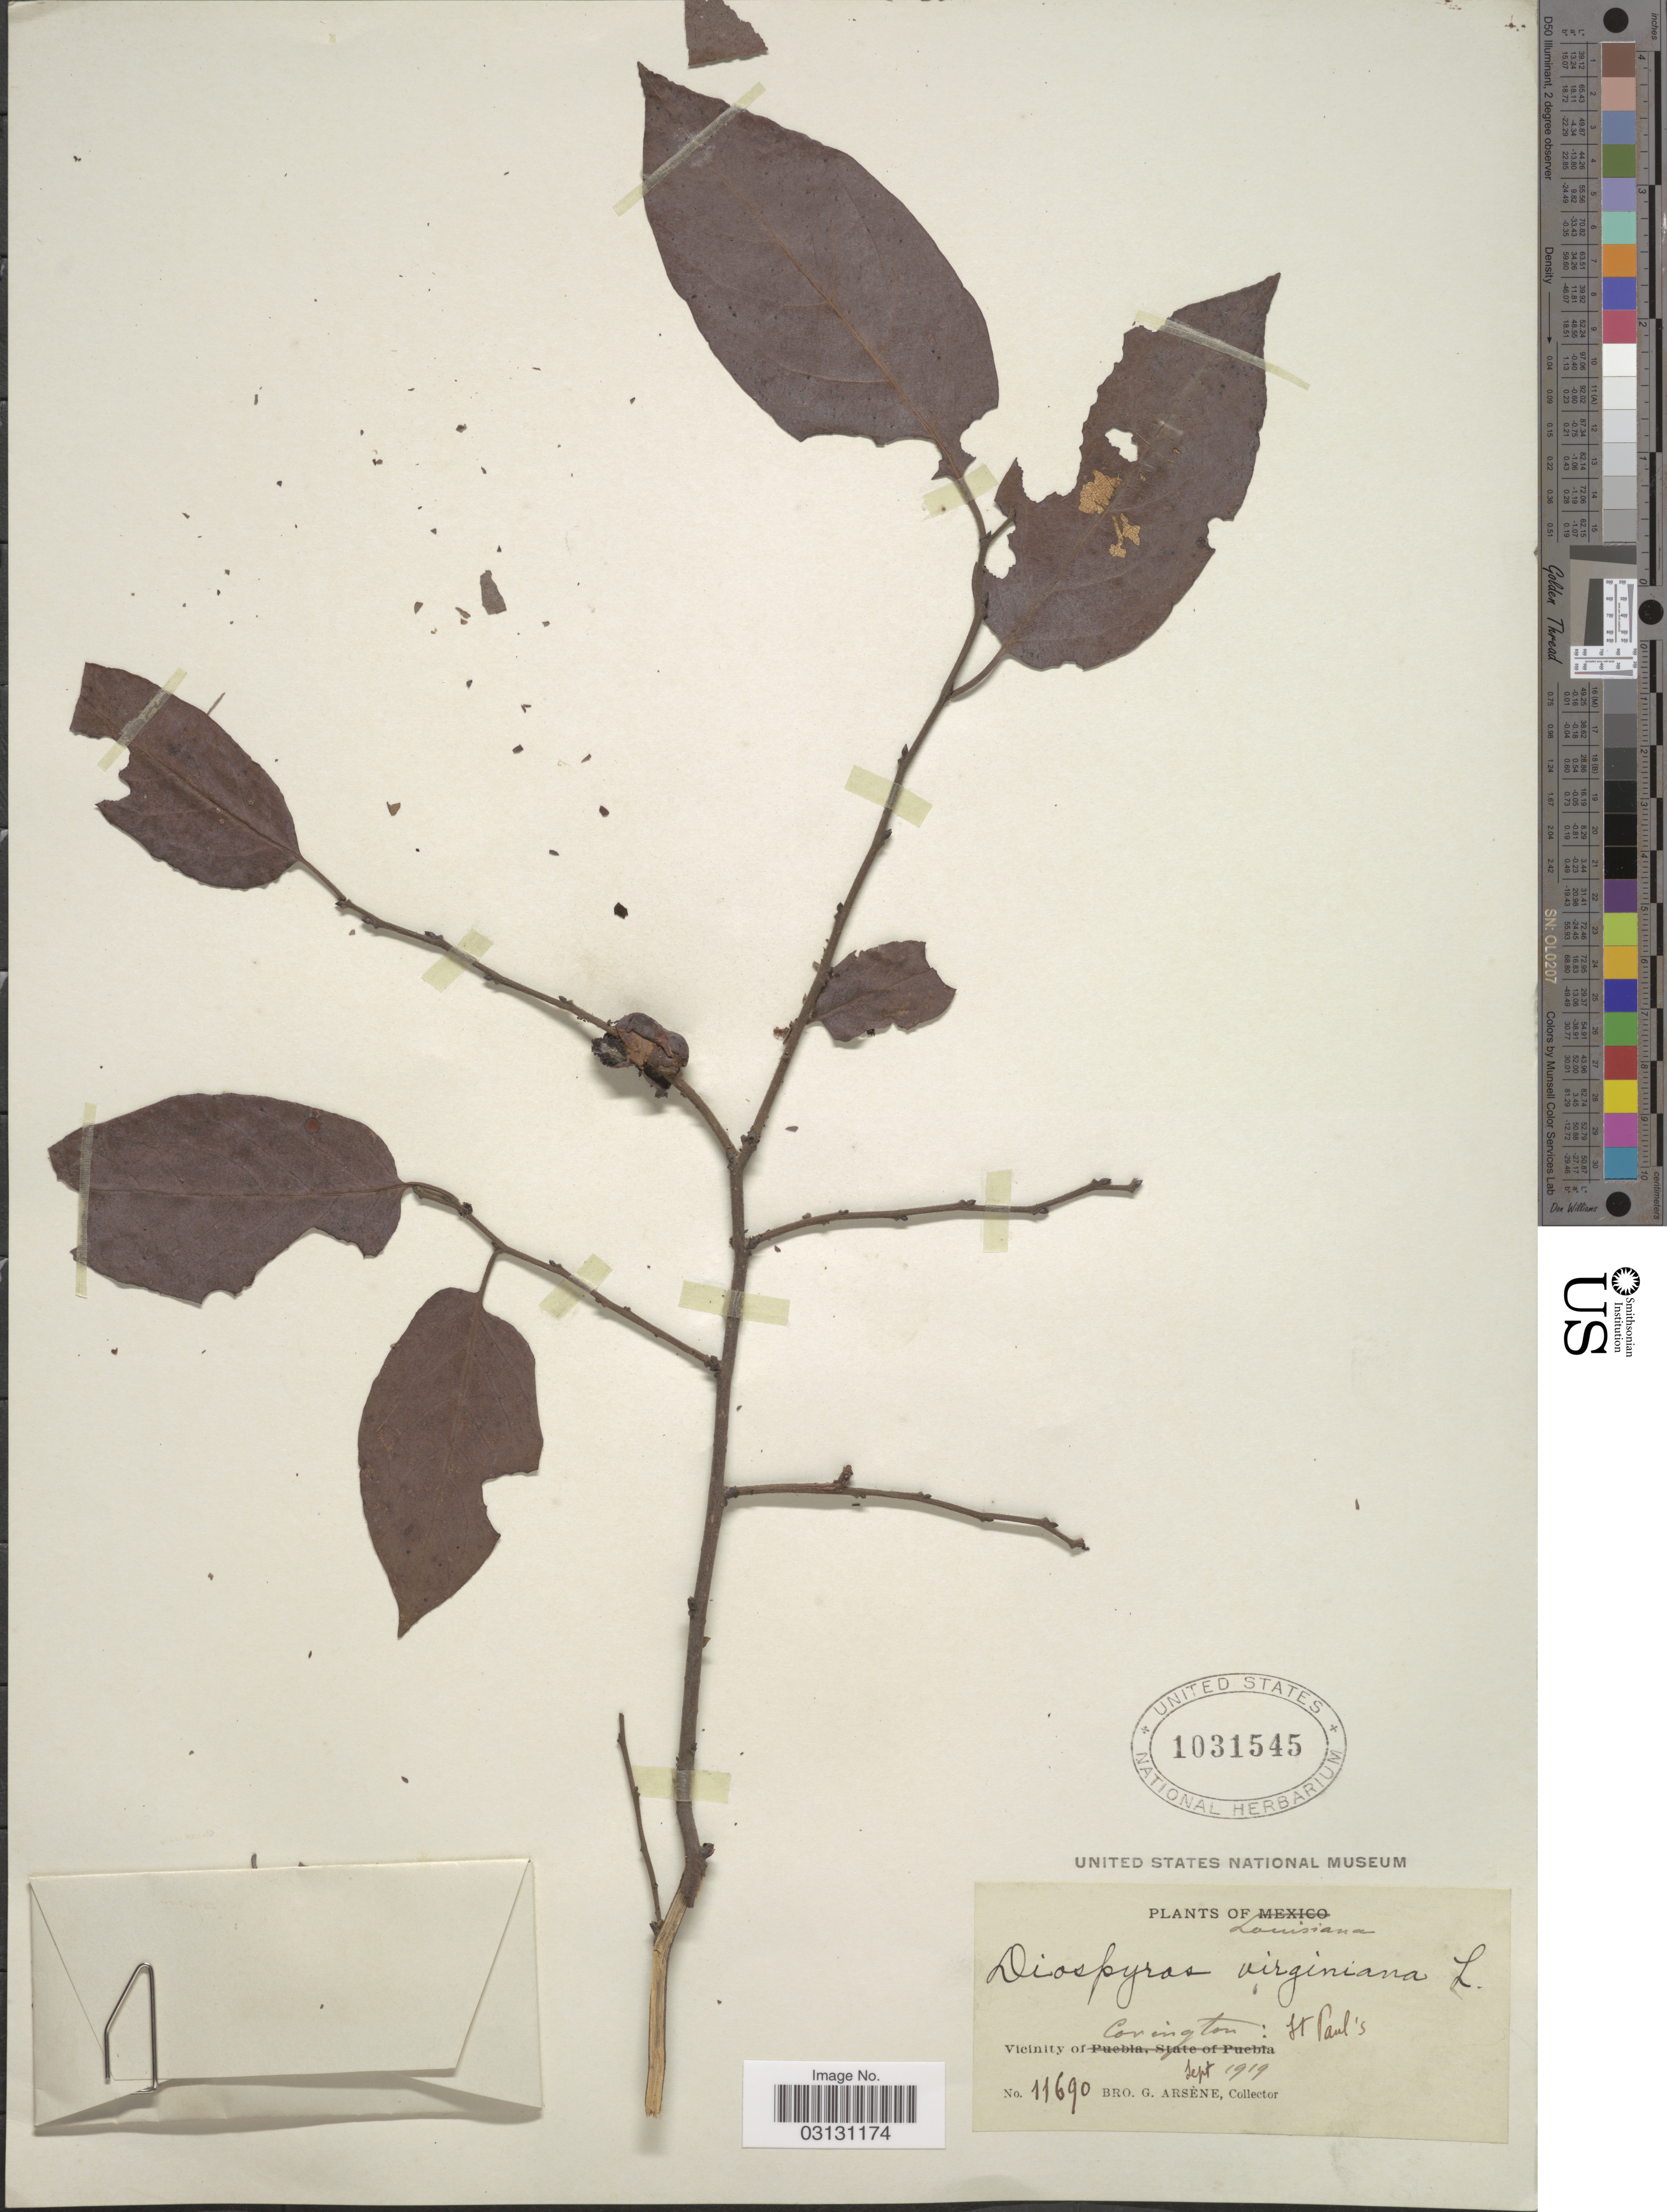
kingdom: Plantae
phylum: Tracheophyta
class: Magnoliopsida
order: Ericales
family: Ebenaceae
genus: Diospyros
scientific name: Diospyros virginiana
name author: L.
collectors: Bro. G. Arsène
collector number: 11690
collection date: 1919-09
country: United States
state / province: Louisiana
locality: Vicinity of Covington: St Paul's.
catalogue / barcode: US 1031545